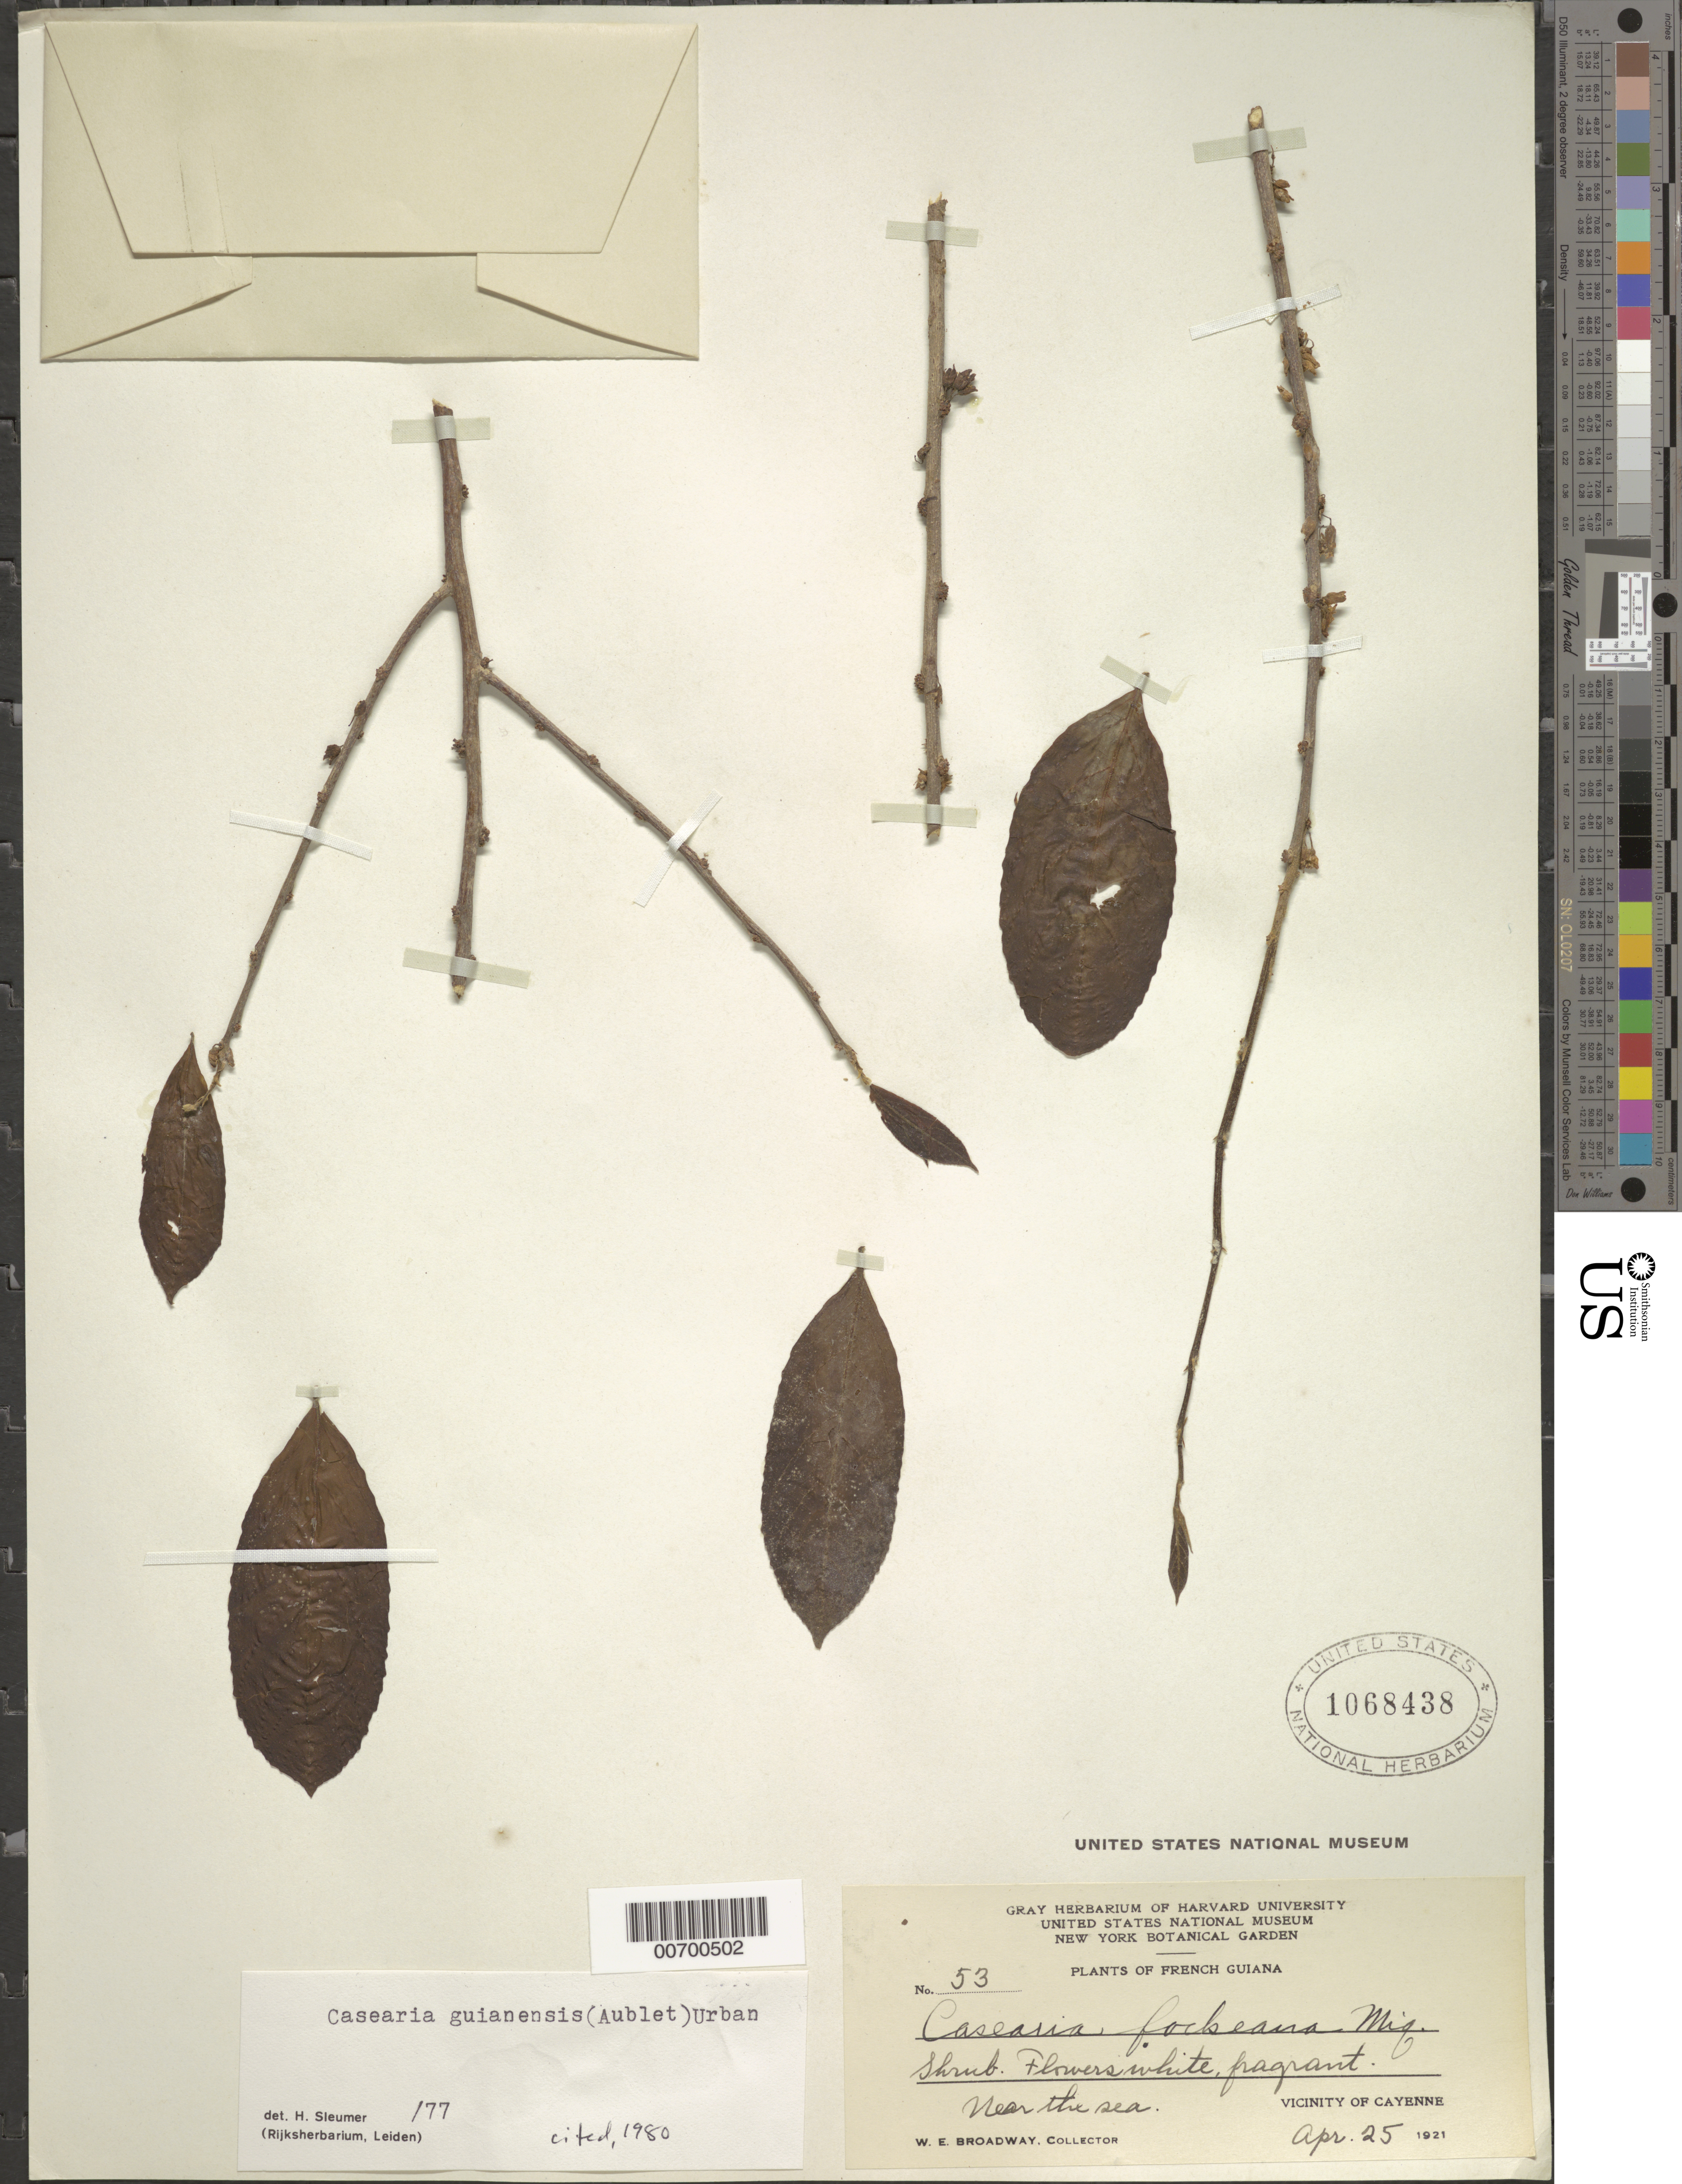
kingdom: Plantae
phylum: Tracheophyta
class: Magnoliopsida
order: Malpighiales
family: Salicaceae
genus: Casearia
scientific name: Casearia guianensis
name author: (Aubl.) Urb.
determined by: Sleumer, H. O.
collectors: W. E. Broadway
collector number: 53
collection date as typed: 25-Apr-21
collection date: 1921-04-25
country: French Guiana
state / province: Cayenne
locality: Cayenne, vic.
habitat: Near the sea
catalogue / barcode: US 1068438